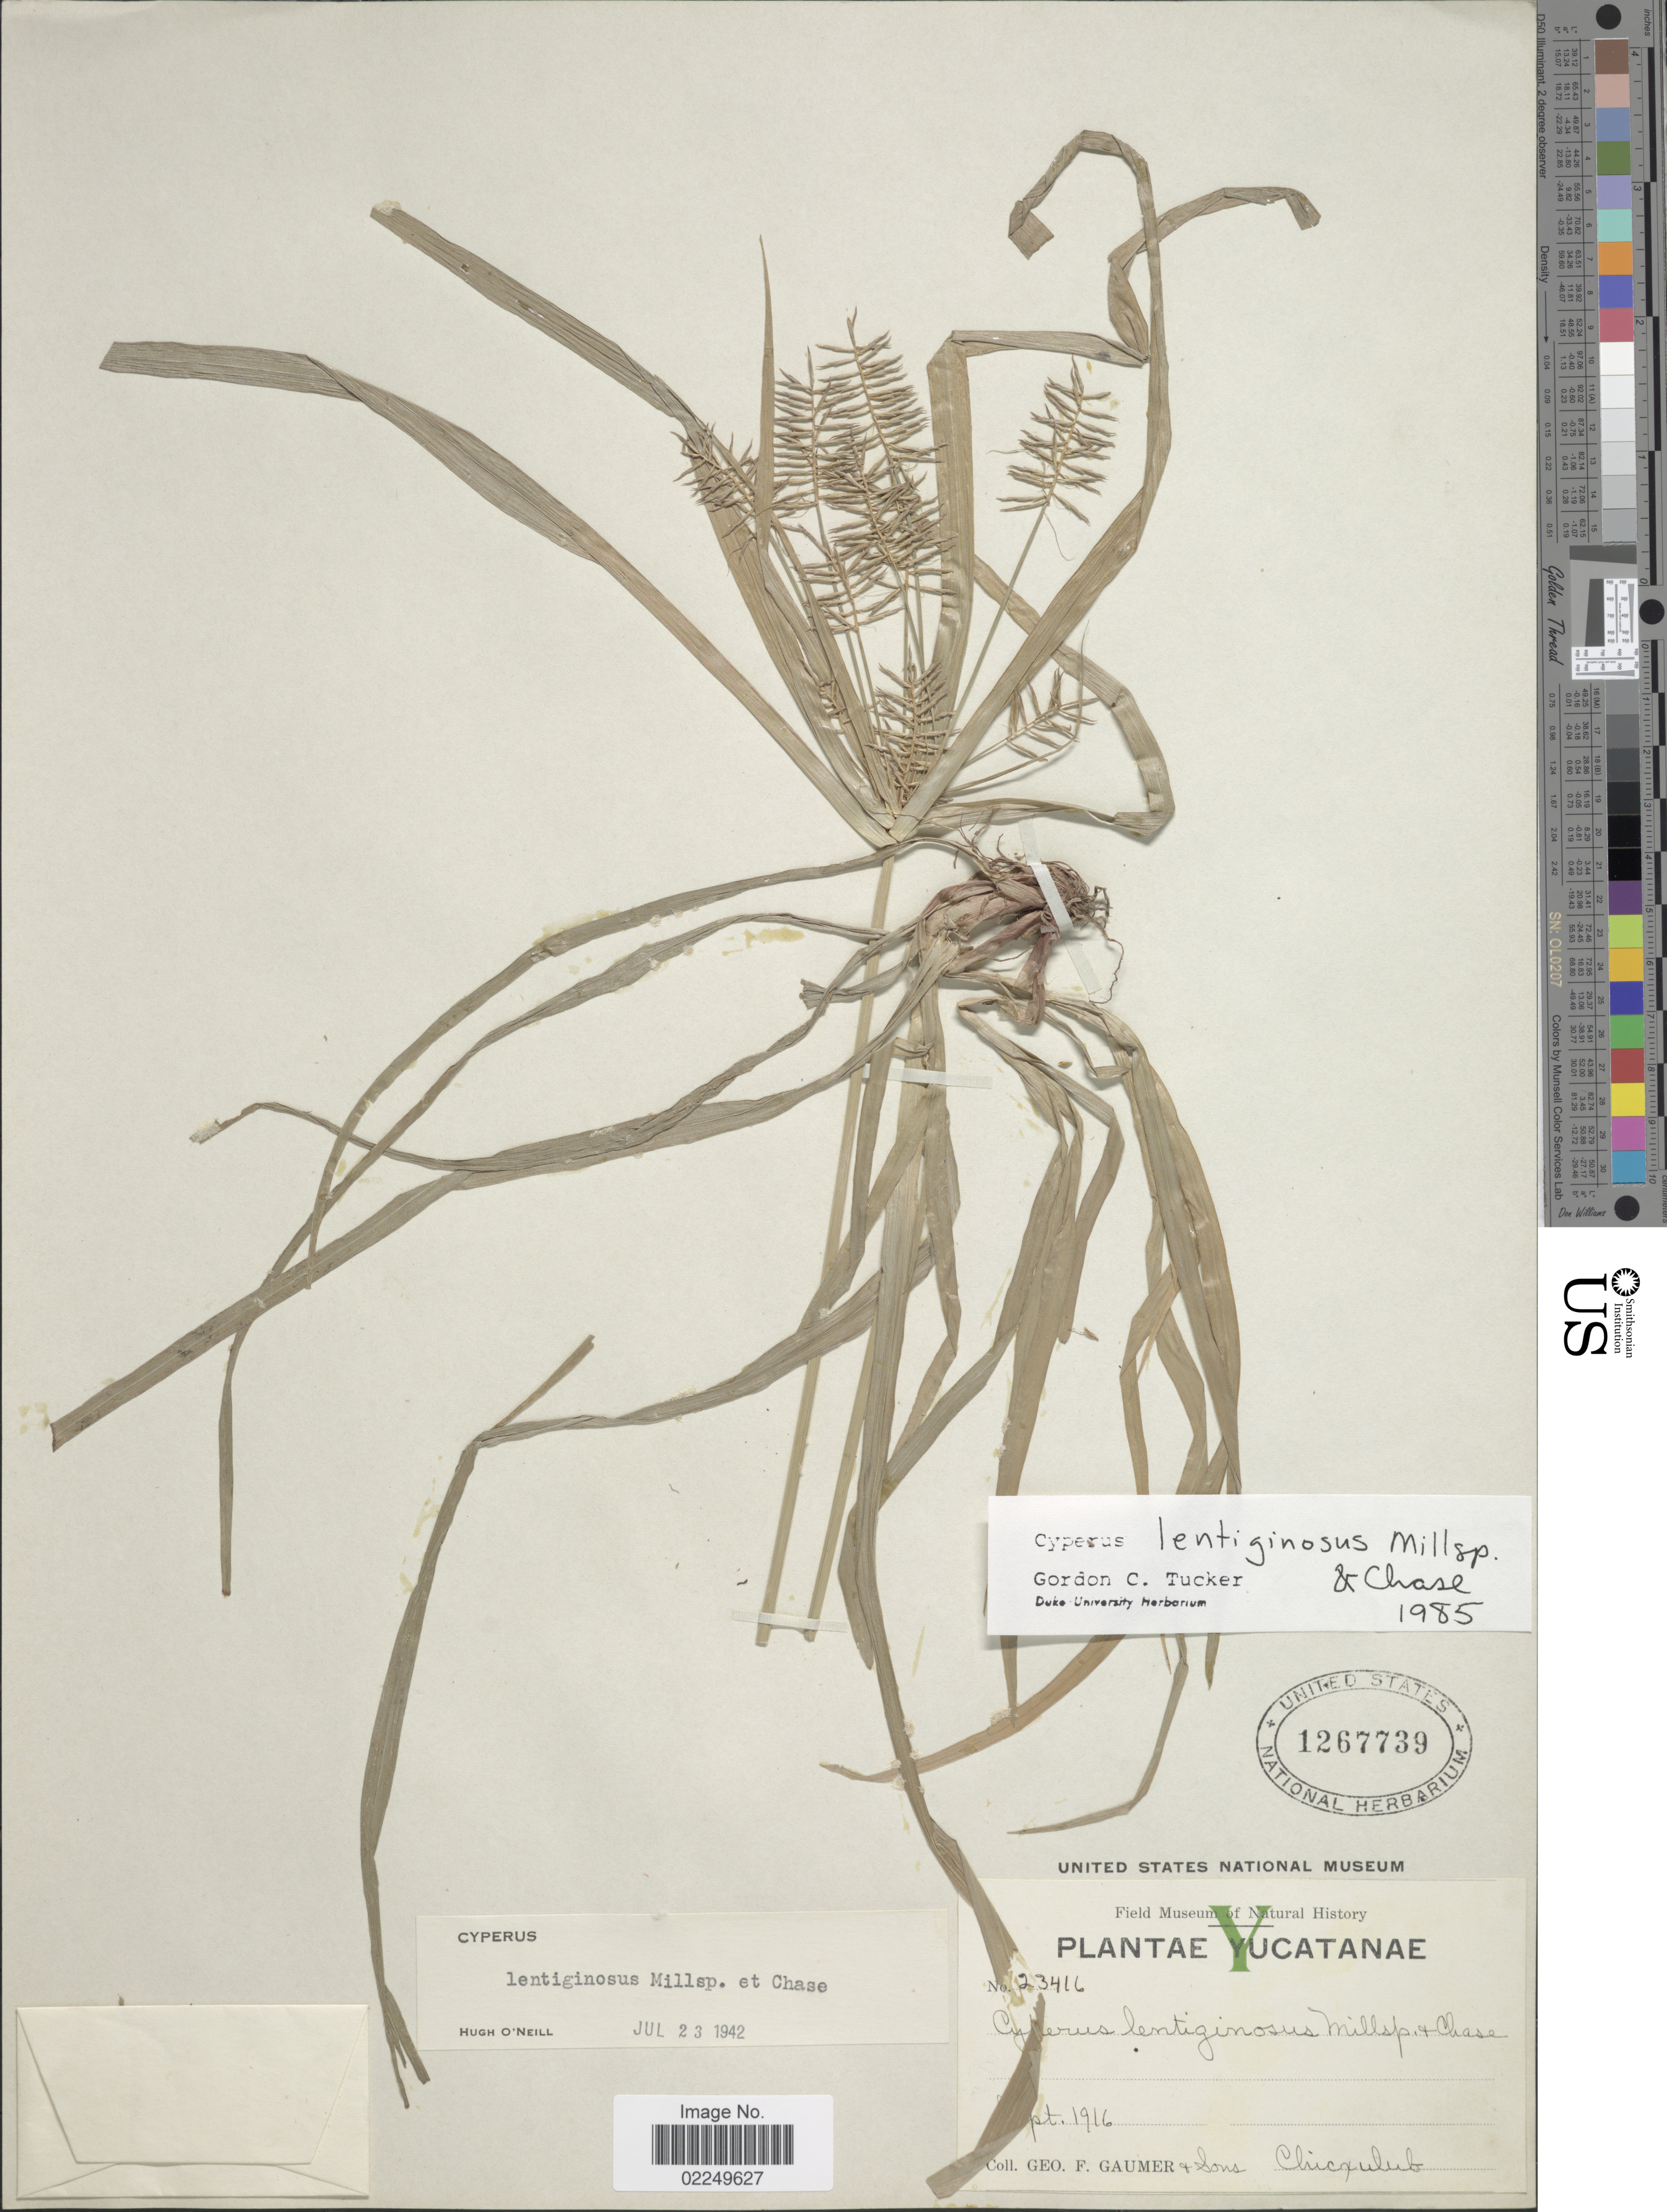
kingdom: Plantae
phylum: Tracheophyta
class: Liliopsida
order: Poales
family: Cyperaceae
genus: Cyperus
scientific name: Cyperus lentiginosus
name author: Millsp. & Chase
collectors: G. F. Gaumer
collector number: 23416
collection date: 1916-09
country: Mexico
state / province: Yucatán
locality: Yucatanae, Chicxulub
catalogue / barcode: US 1267739